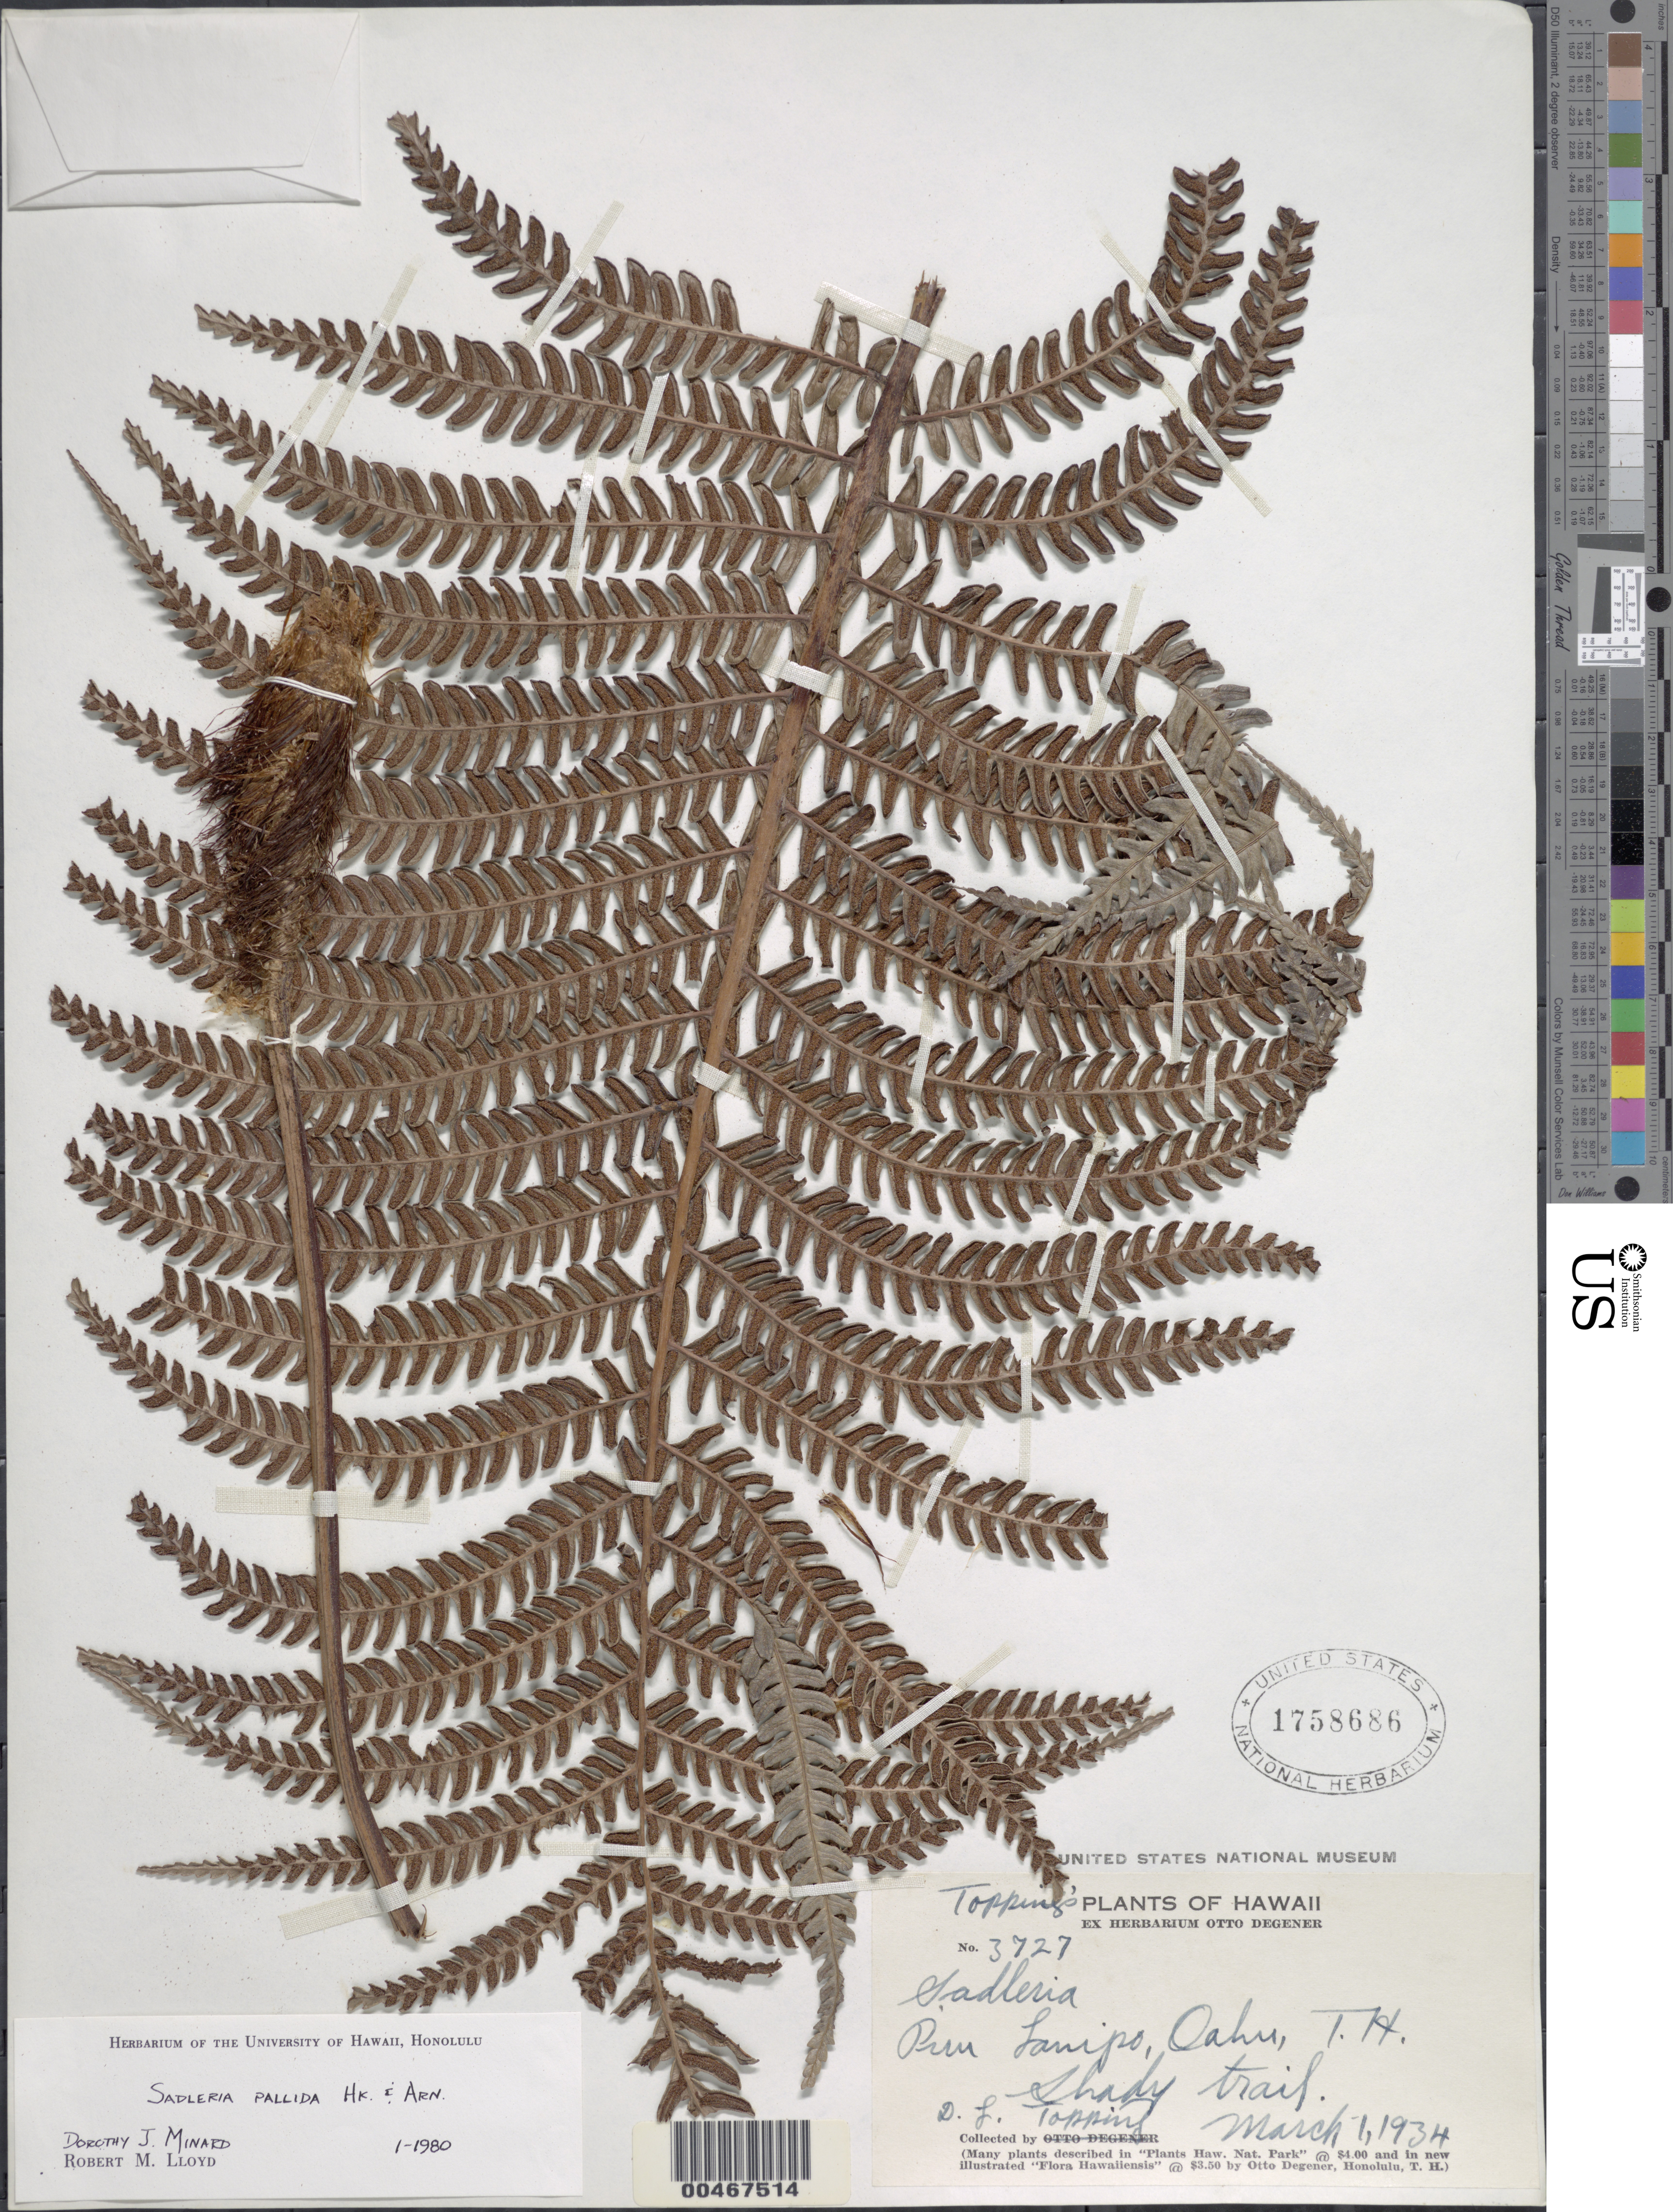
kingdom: Plantae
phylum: Tracheophyta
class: Polypodiopsida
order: Polypodiales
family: Blechnaceae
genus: Sadleria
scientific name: Sadleria pallida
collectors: D. L. Topping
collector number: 3727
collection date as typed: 1 Mar 1934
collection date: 1934-03-01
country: United States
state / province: Hawaii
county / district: Honolulu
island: Oahu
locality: Puu Lanipo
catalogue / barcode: US 1758686